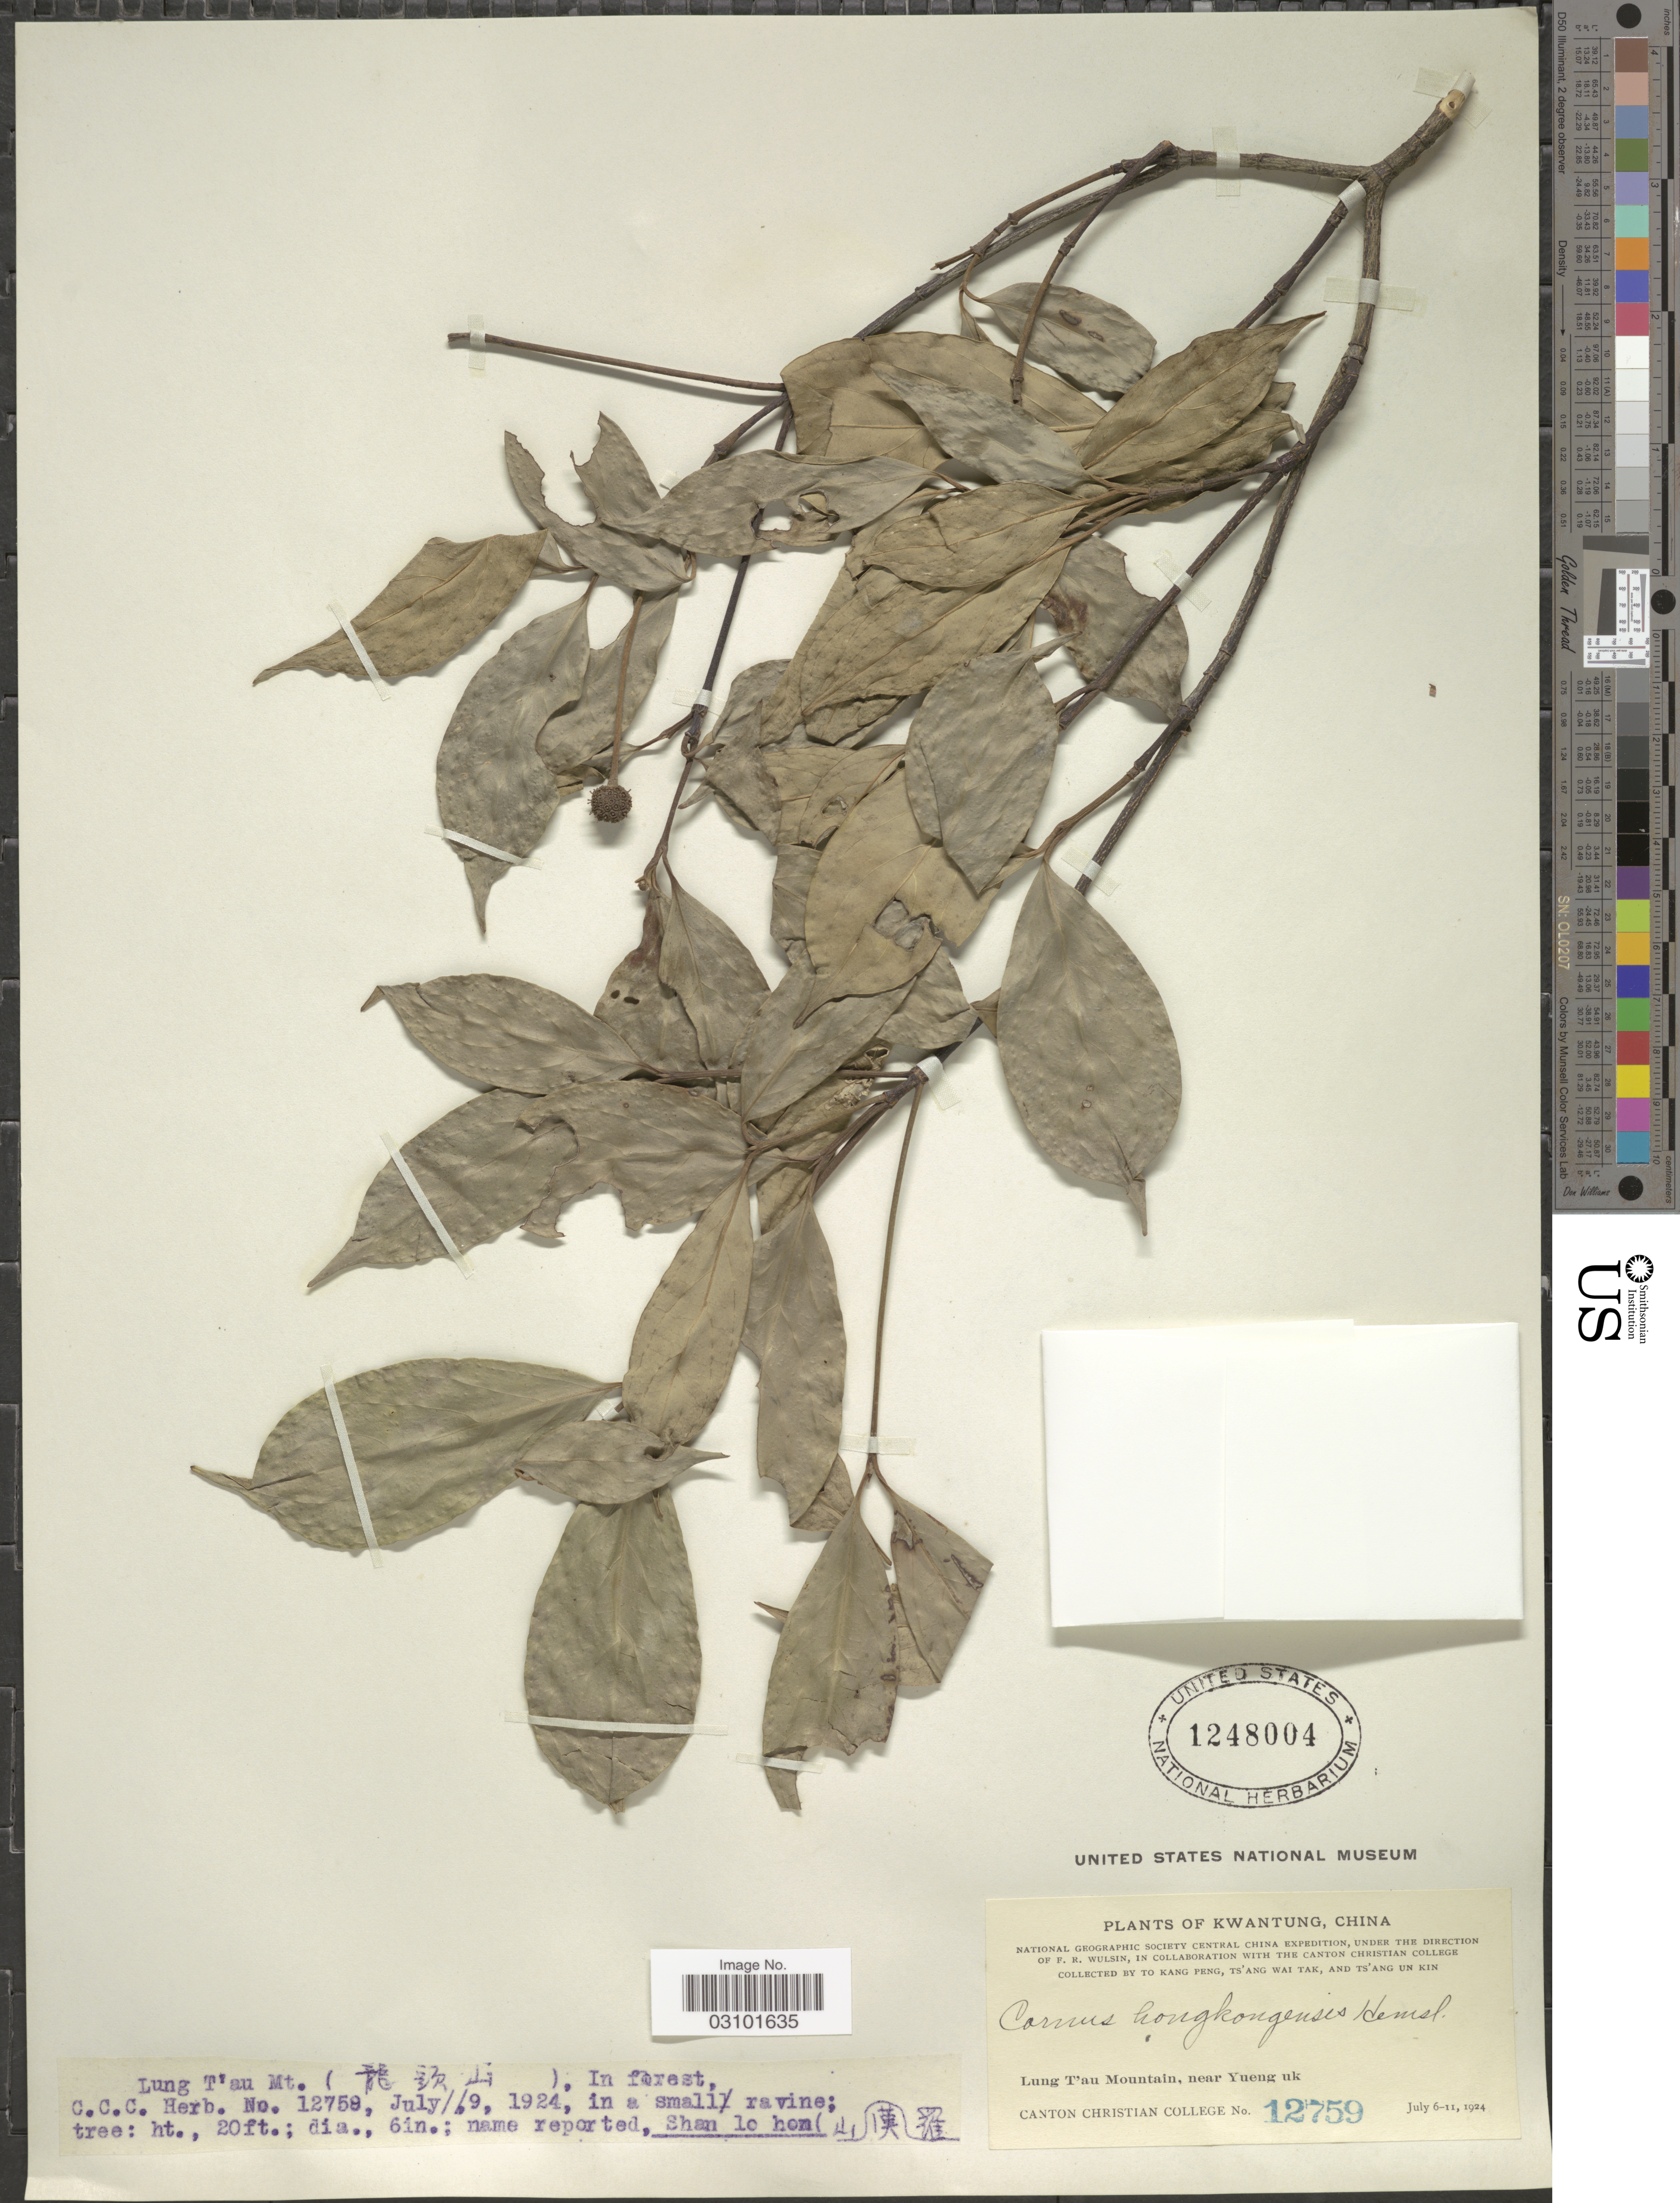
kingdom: Plantae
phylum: Tracheophyta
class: Magnoliopsida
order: Cornales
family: Cornaceae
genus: Cornus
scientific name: Cornus hongkongensis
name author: Hemsl.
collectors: K. Peng, W. T. Tsang & U. K. Tsang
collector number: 12759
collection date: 1924-07-09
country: China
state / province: Guangdong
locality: Kwangtung. Lung T'au Mountain, near Yueng uk.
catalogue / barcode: US 1248004